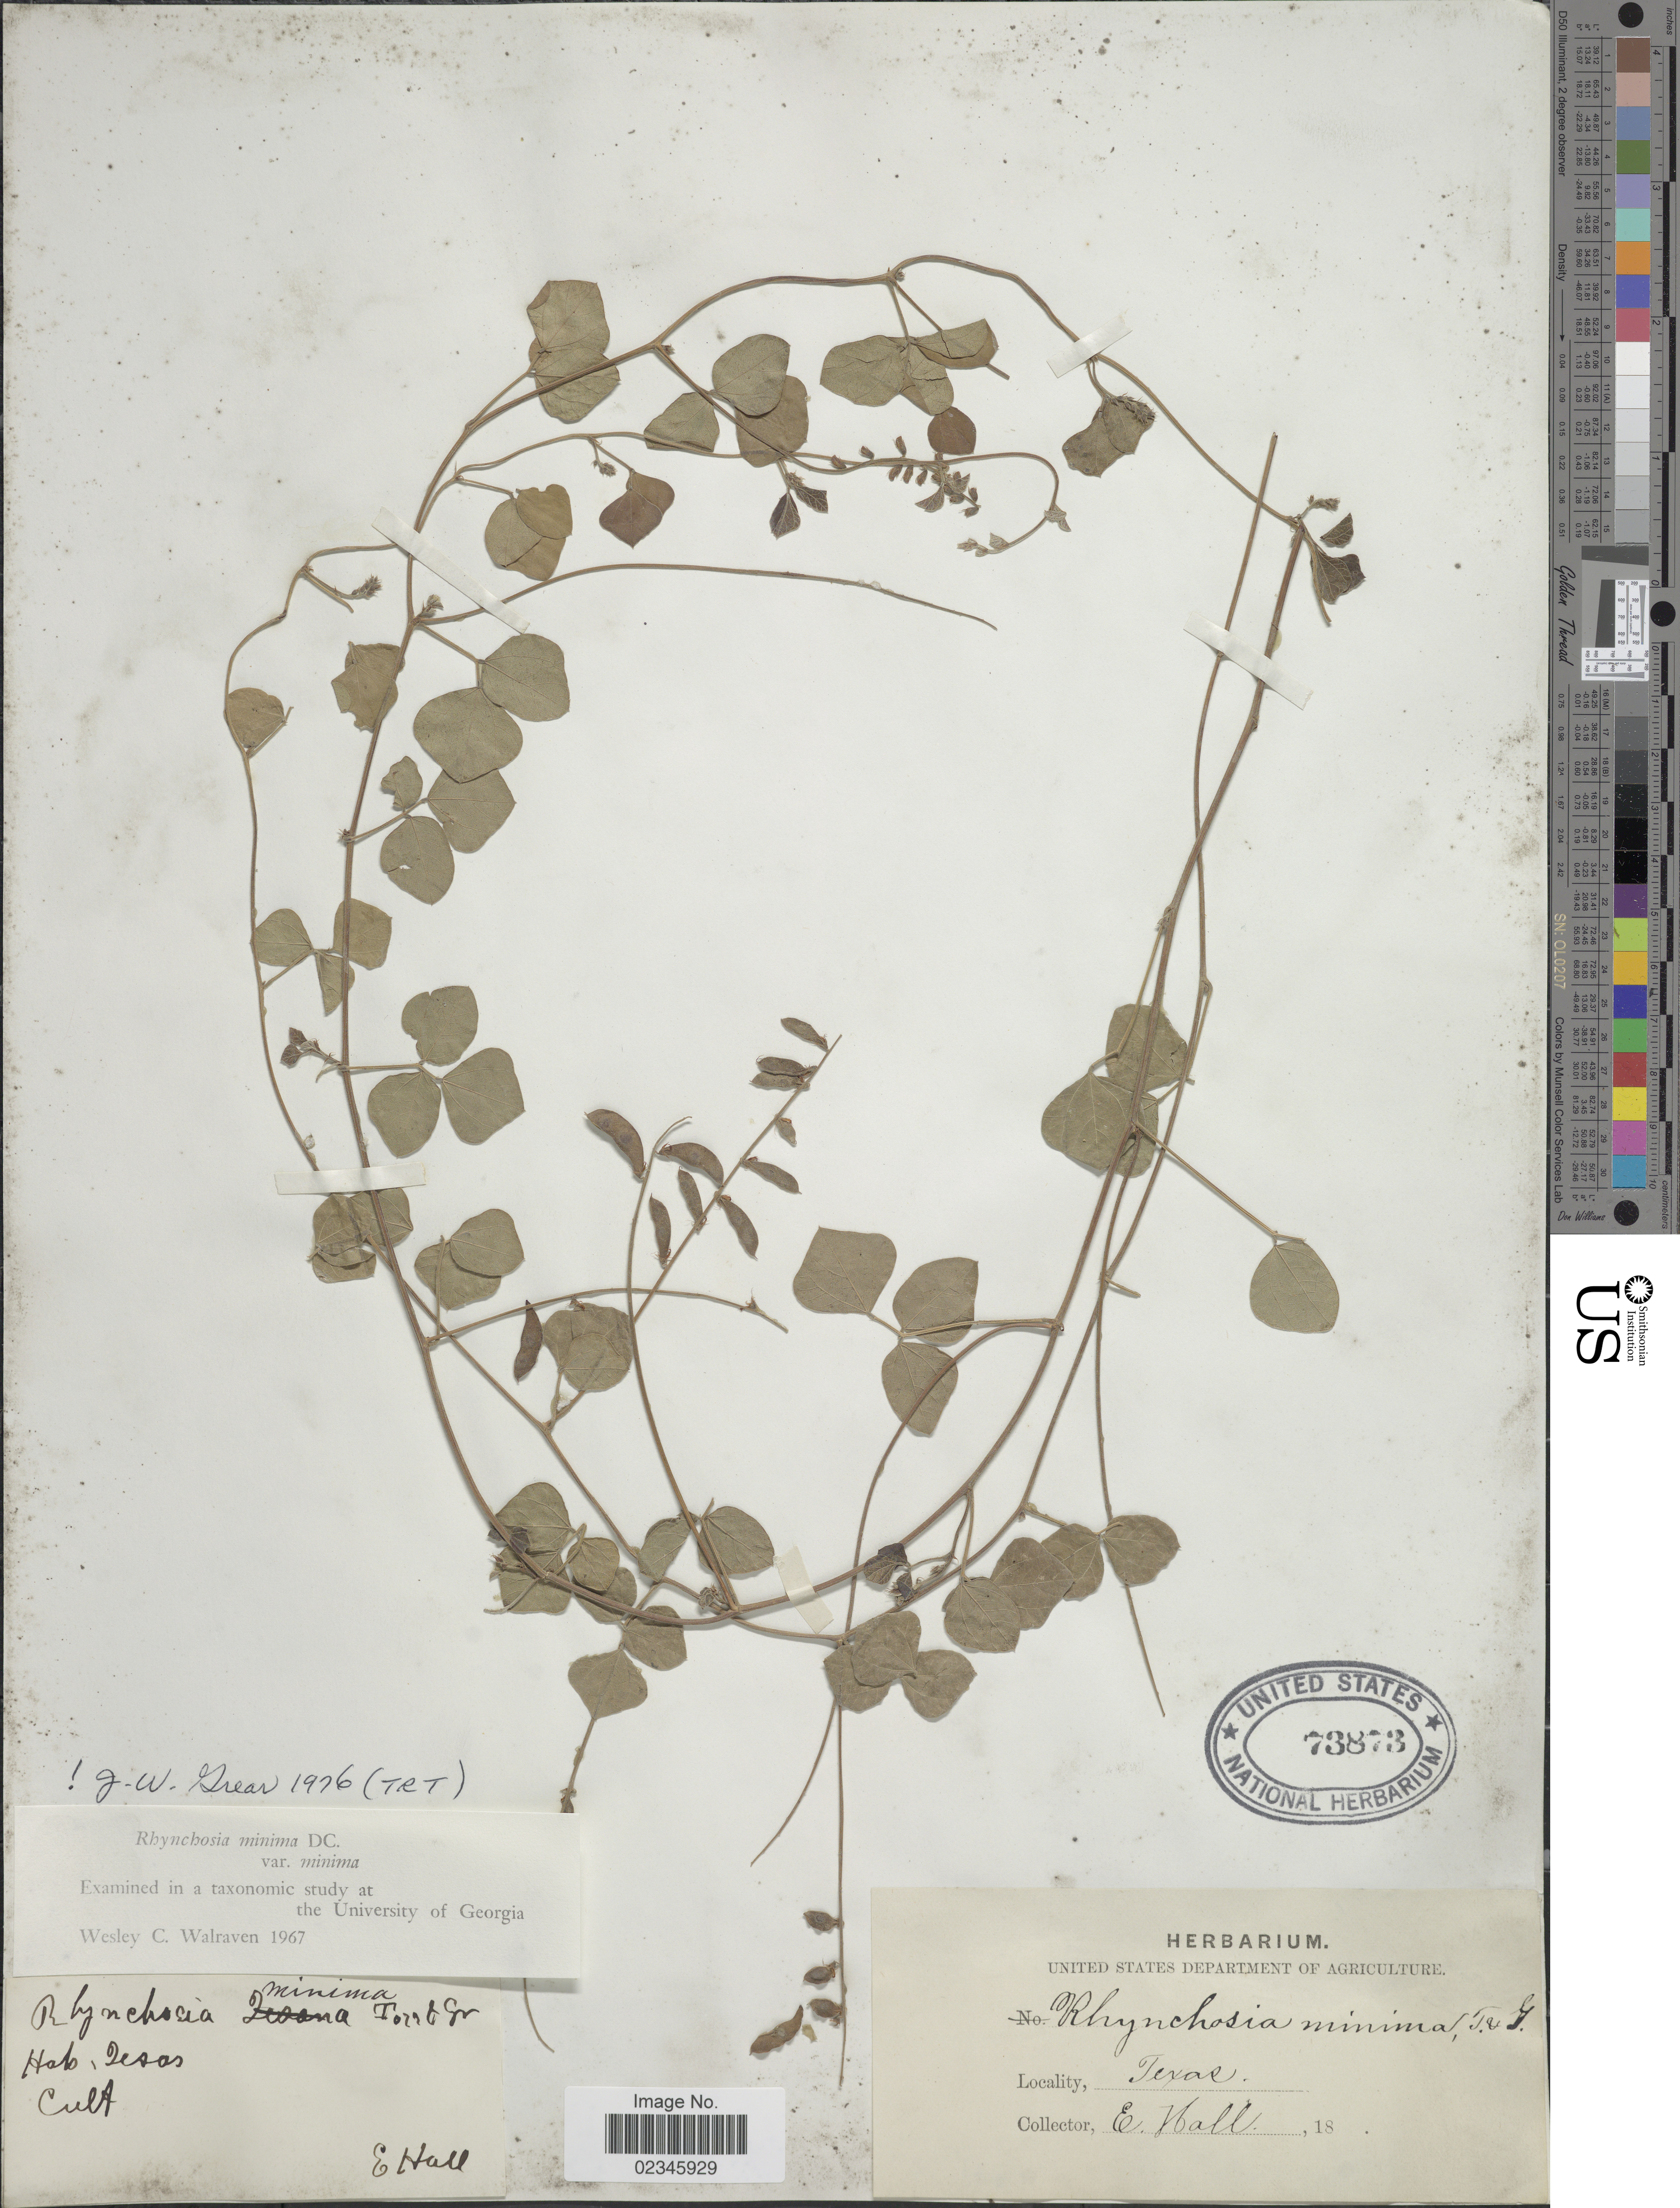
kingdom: Plantae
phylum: Tracheophyta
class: Magnoliopsida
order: Fabales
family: Fabaceae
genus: Rhynchosia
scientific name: Rhynchosia minima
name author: (L.) DC.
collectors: E. Hall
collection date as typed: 18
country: United States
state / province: Texas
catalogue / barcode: US 73873